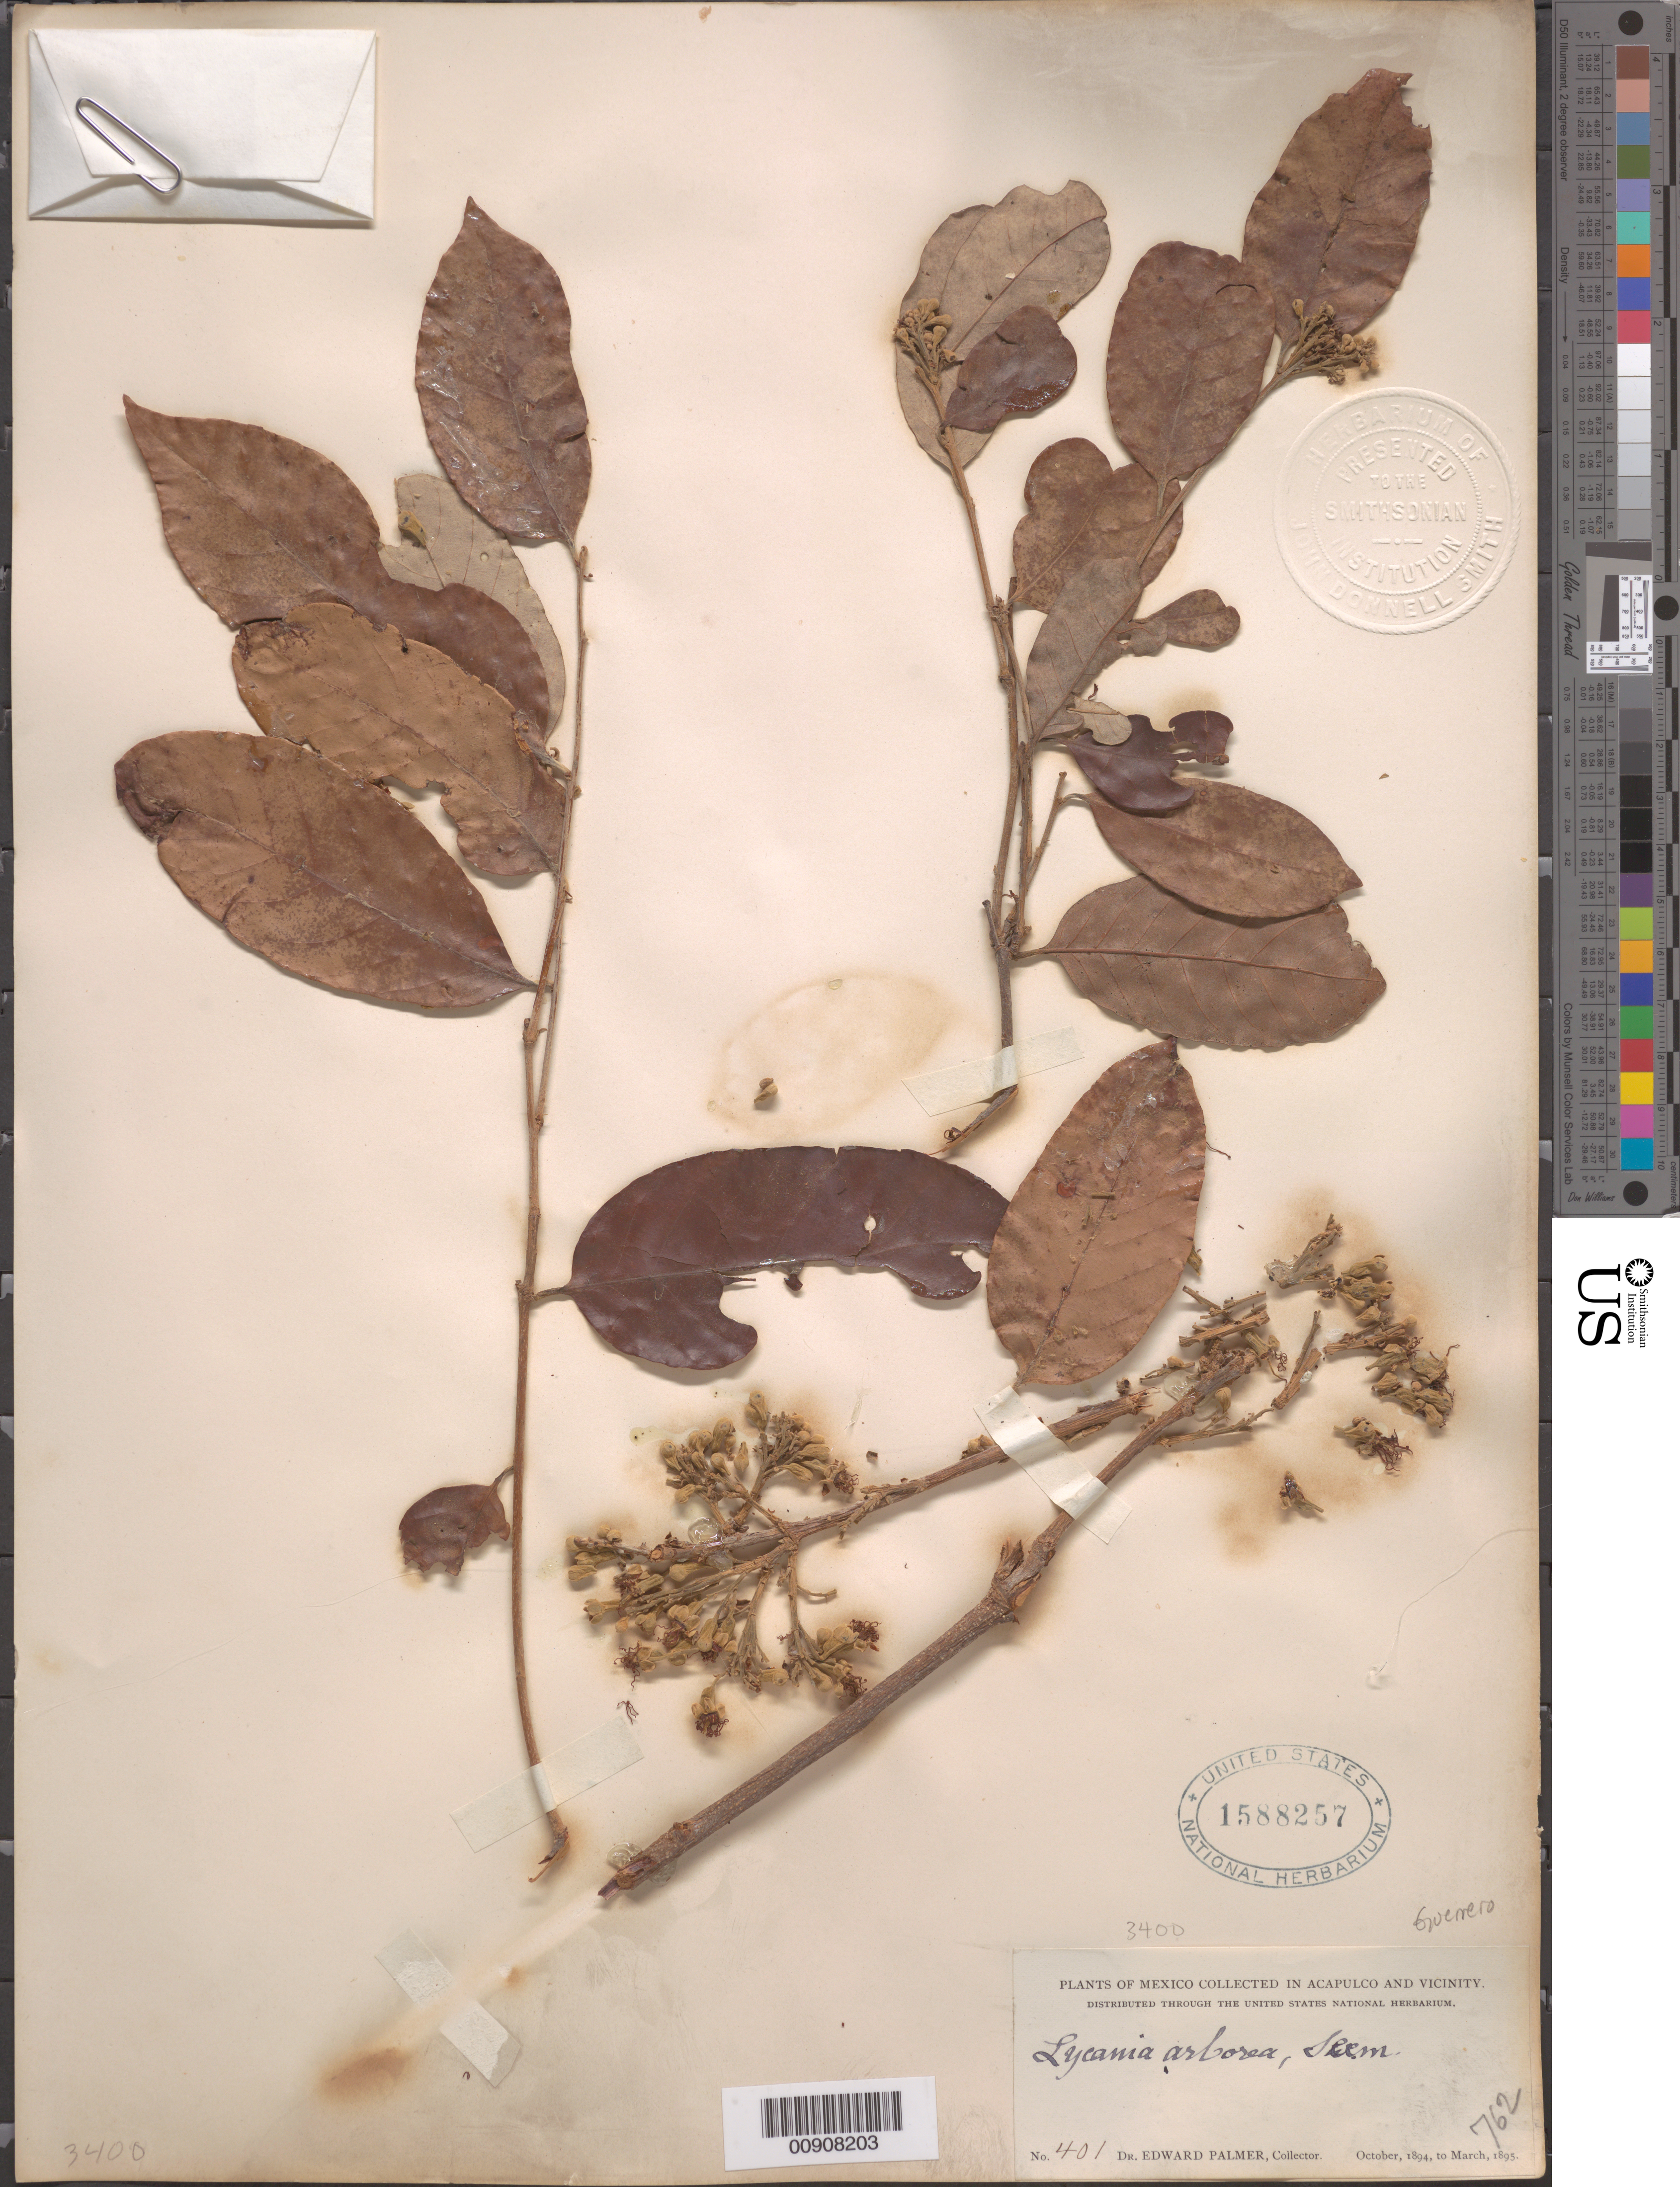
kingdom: Plantae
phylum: Tracheophyta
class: Magnoliopsida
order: Malpighiales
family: Chrysobalanaceae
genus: Microdesmia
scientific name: Microdesmia arborea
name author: (Seem.) Sothers & Prance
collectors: E. Palmer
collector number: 401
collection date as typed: Oct 1894 to -- Mar 1895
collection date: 1894-10/1895-03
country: Mexico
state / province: Guerrero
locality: Acapulco and vicinity.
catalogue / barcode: US 1588257